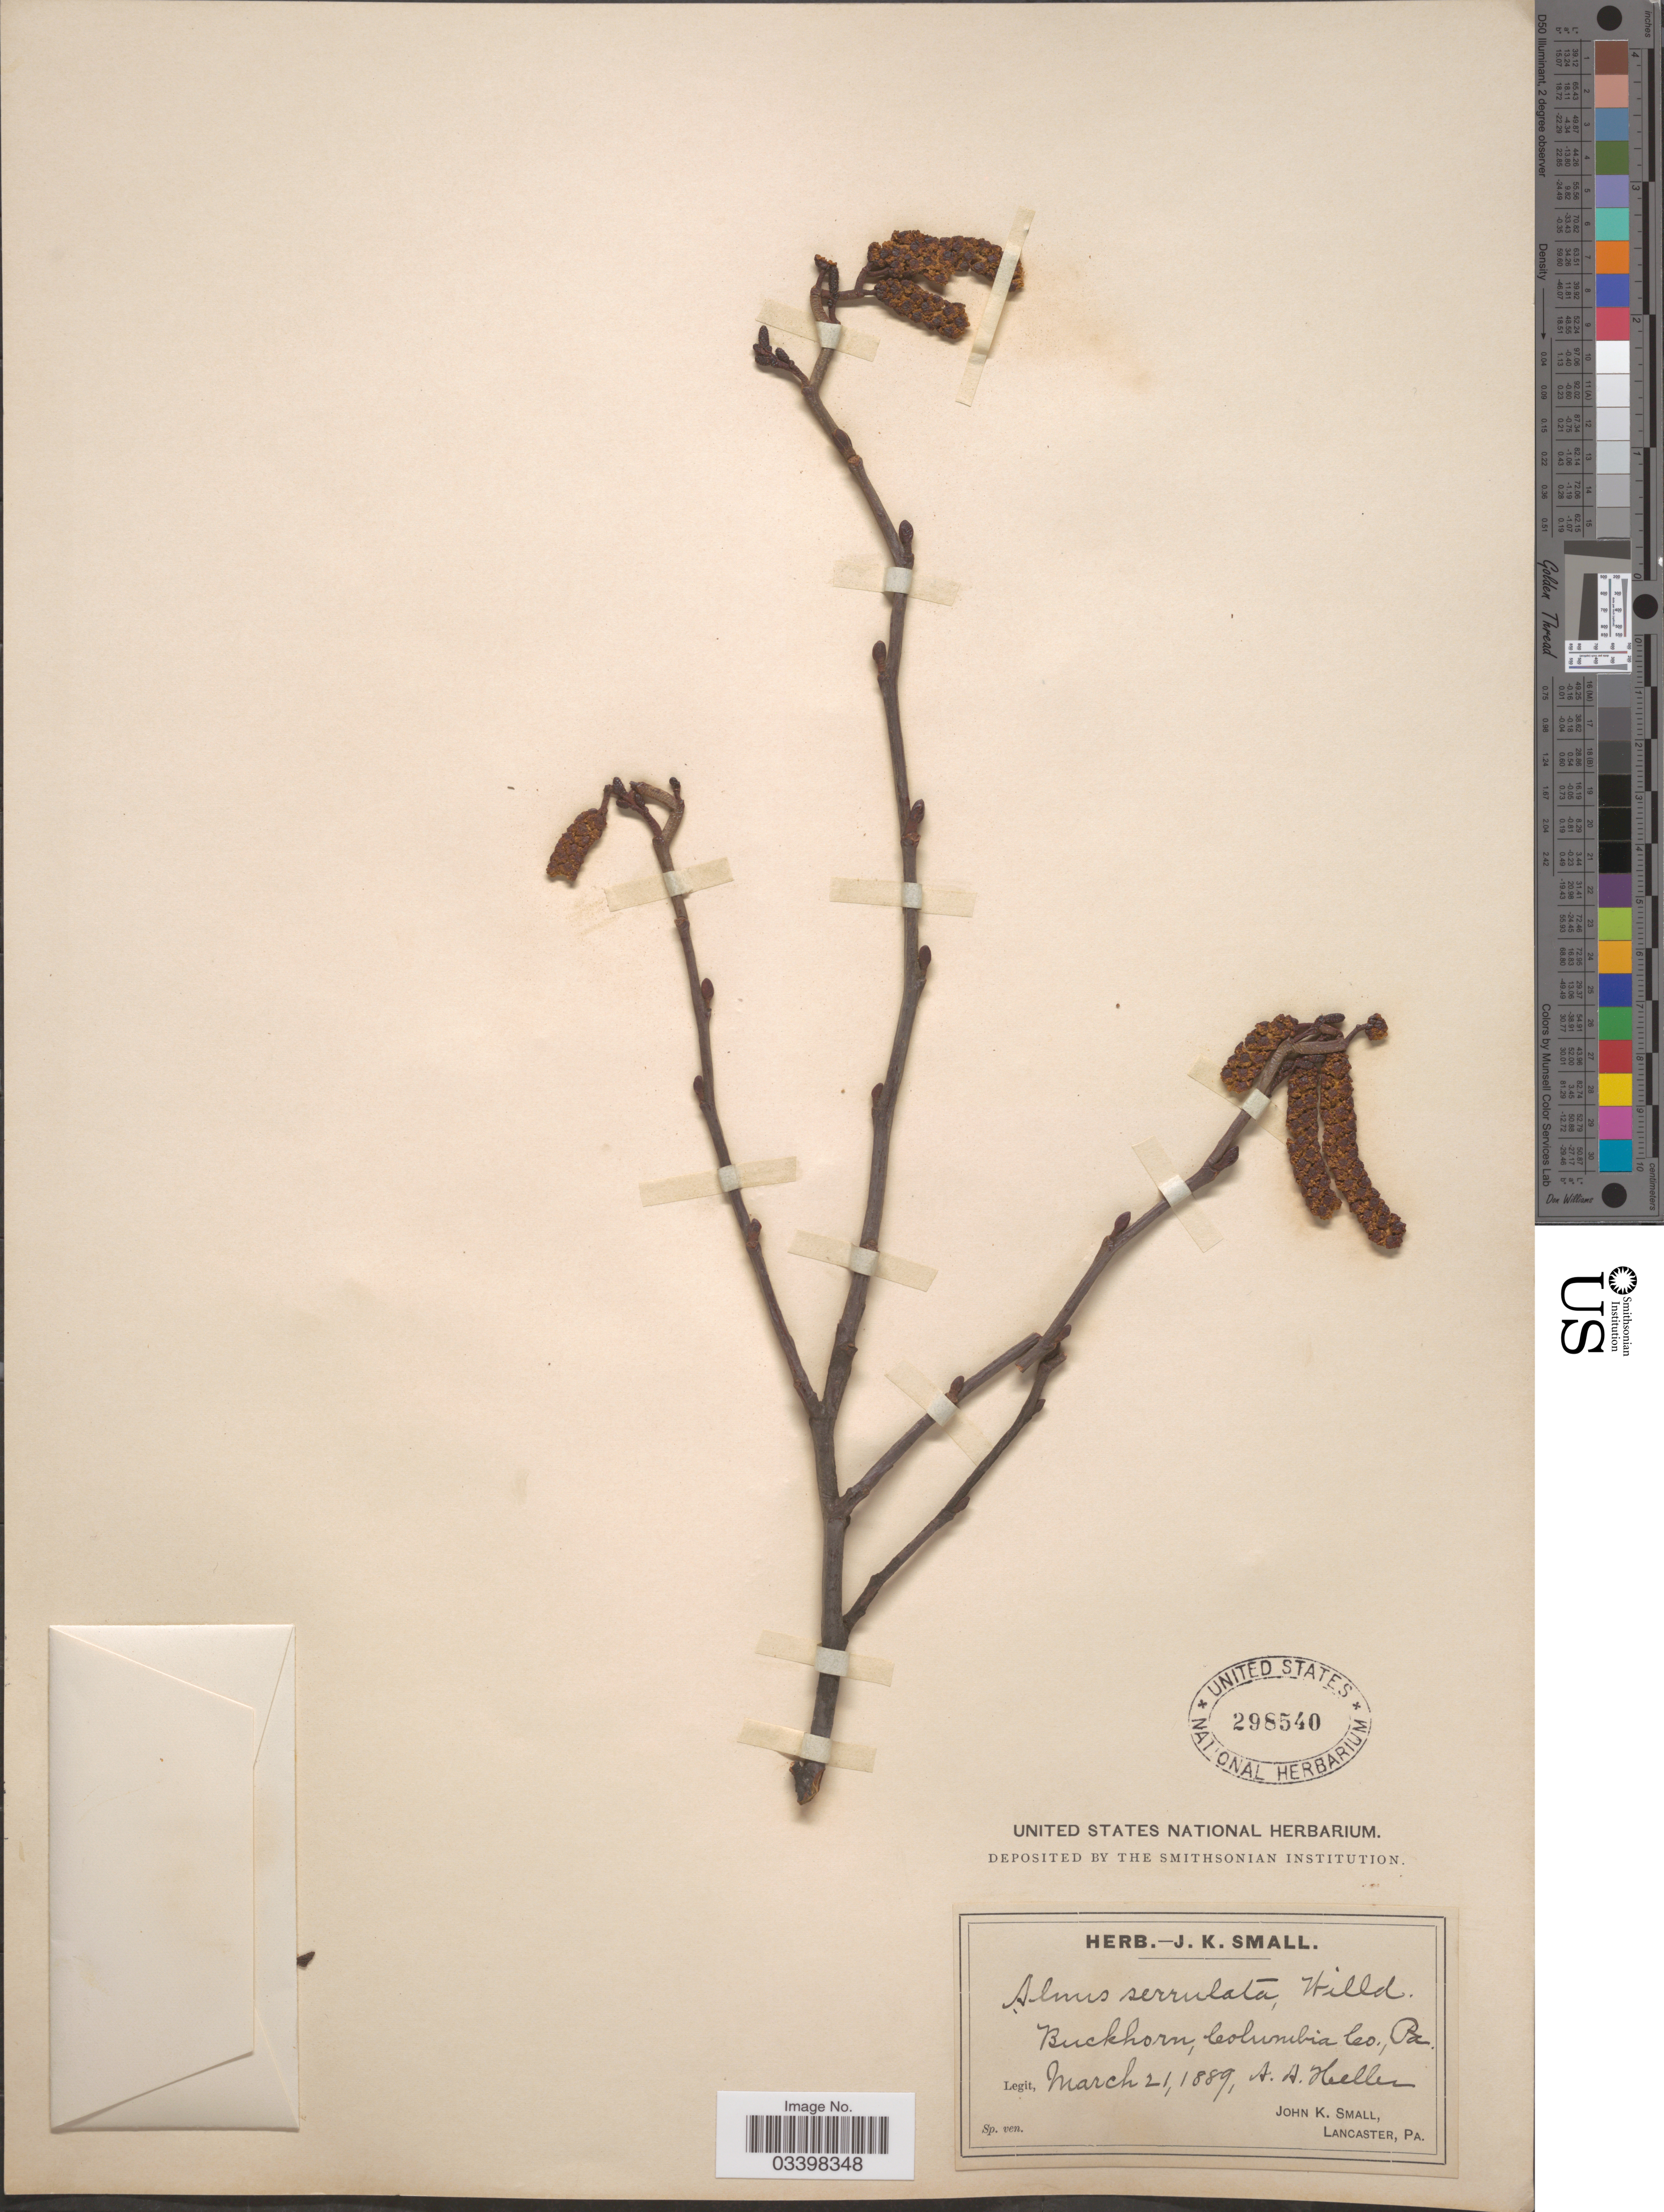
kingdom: Plantae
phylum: Tracheophyta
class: Magnoliopsida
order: Fagales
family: Betulaceae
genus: Alnus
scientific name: Alnus serrulata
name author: (Aiton) Willd.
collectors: J. K. Small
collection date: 1889-03-21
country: United States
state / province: Pennsylvania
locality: Buckhorn, Columbia Co.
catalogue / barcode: US 298540